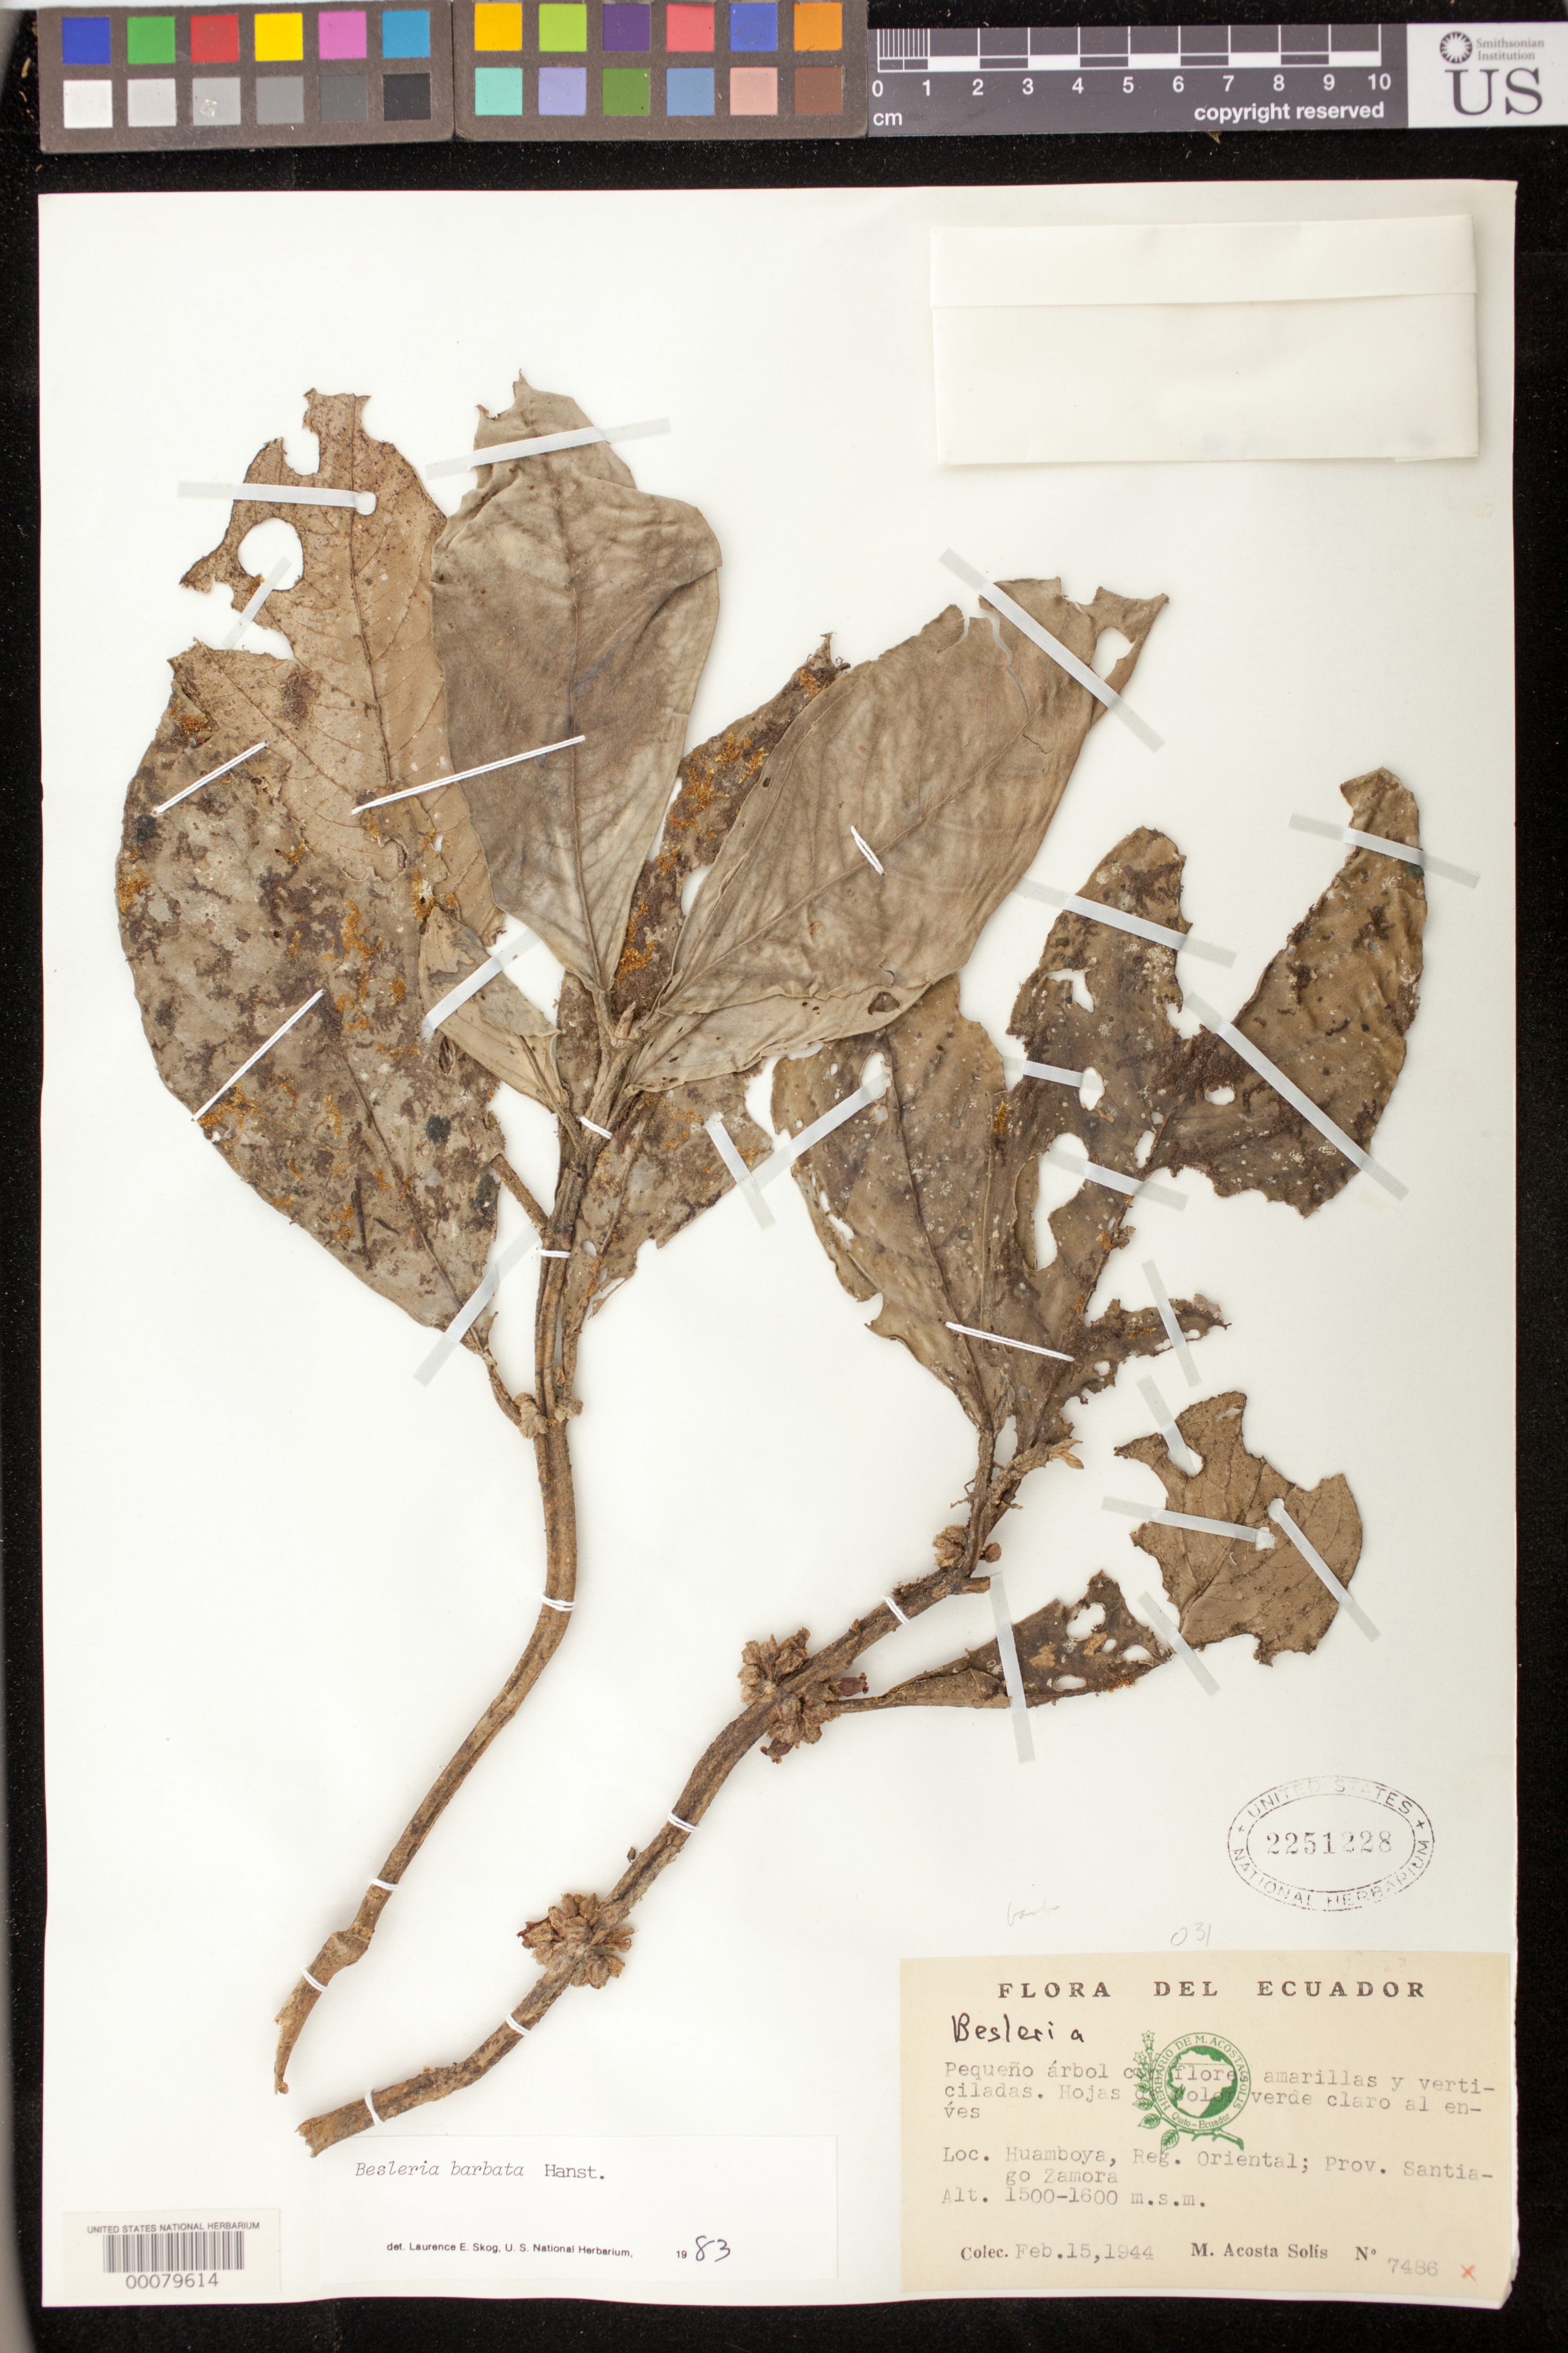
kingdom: Plantae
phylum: Tracheophyta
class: Magnoliopsida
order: Lamiales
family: Gesneriaceae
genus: Besleria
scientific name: Besleria barbata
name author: (Poepp.) Hanst.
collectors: M. Acosta Solis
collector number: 7486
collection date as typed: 15 Feb 1944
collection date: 1944-02-15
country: Ecuador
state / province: Morona-Santiago / Zamora-Chinchipe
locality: Loc. Huamboya, reg oriental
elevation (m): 1500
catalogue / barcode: US 2251228